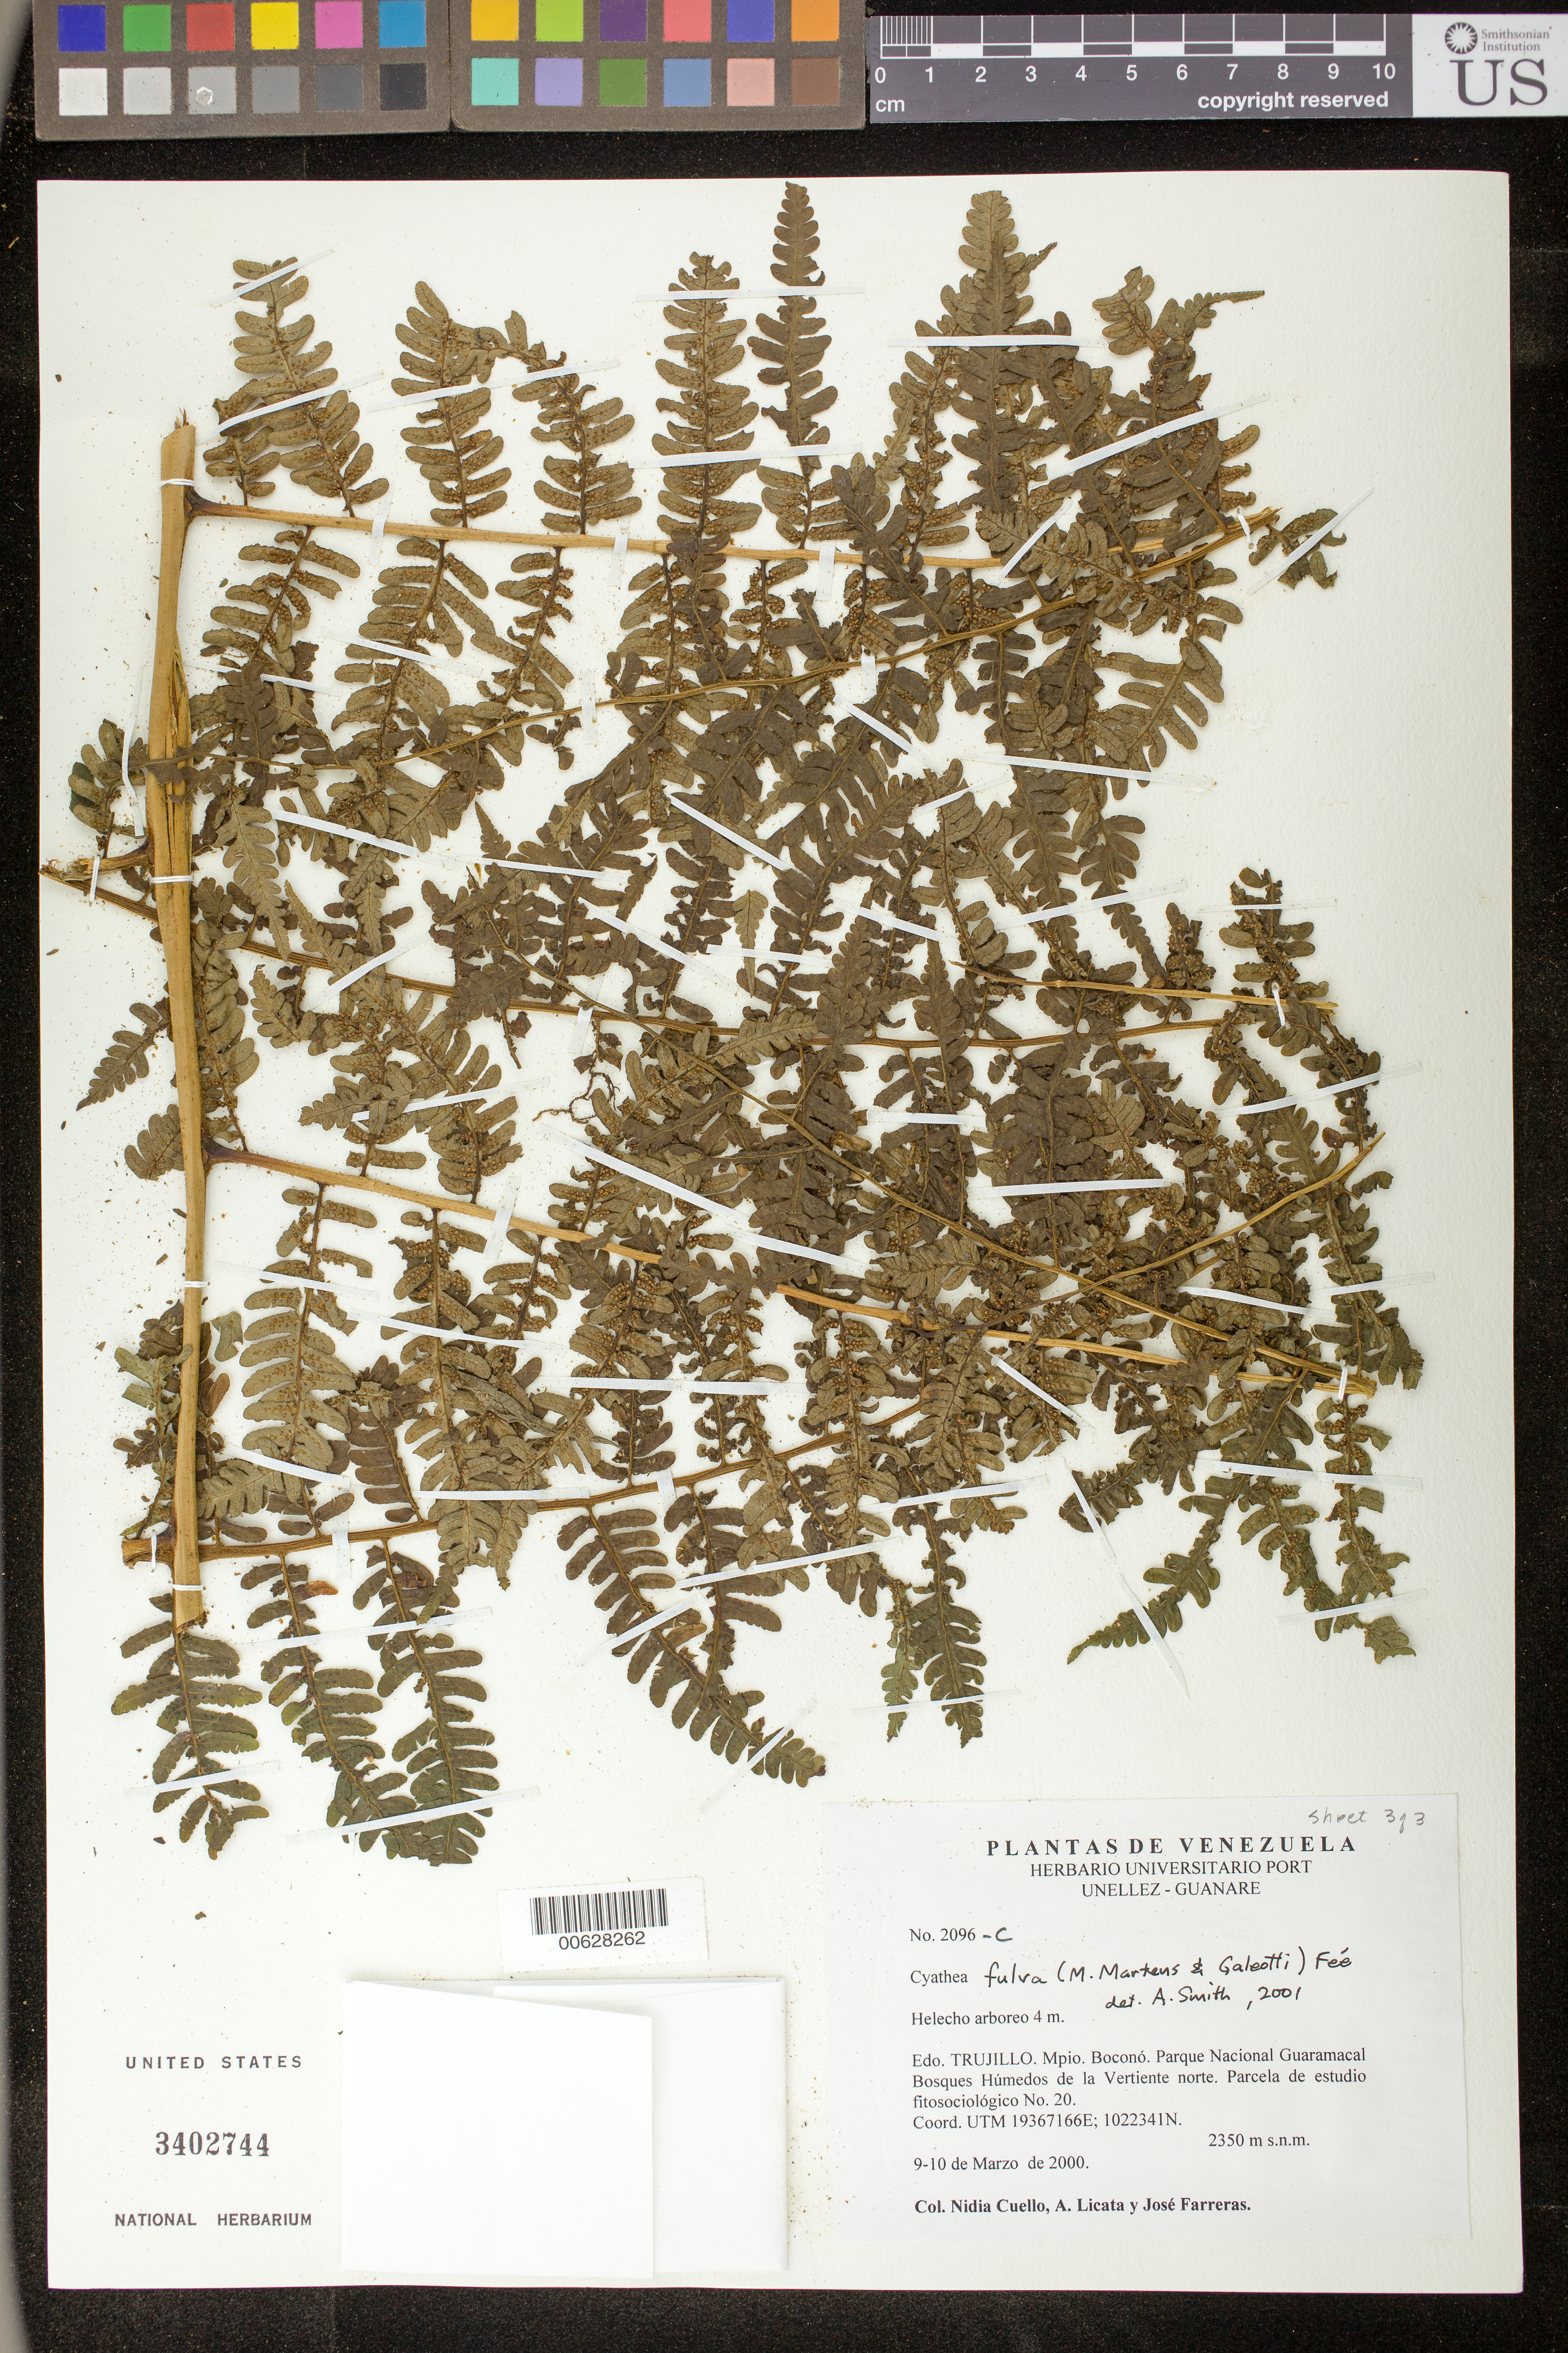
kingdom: Plantae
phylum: Tracheophyta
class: Polypodiopsida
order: Cyatheales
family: Cyatheaceae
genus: Cyathea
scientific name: Cyathea fulva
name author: (M. Martens & Galeotti) Fée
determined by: Smith, Alan R., (UC)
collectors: N. L. Cuello, A. Licata & J. Farreras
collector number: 2096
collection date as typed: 09 Mar 2000 to 10 Mar 2000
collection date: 2000-03-09/2000-03-10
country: Venezuela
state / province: Trujillo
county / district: Boconó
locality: Parque Nacional Guaramacal, vertiente N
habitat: Bosques húmedos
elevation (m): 2350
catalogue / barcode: US 3402744